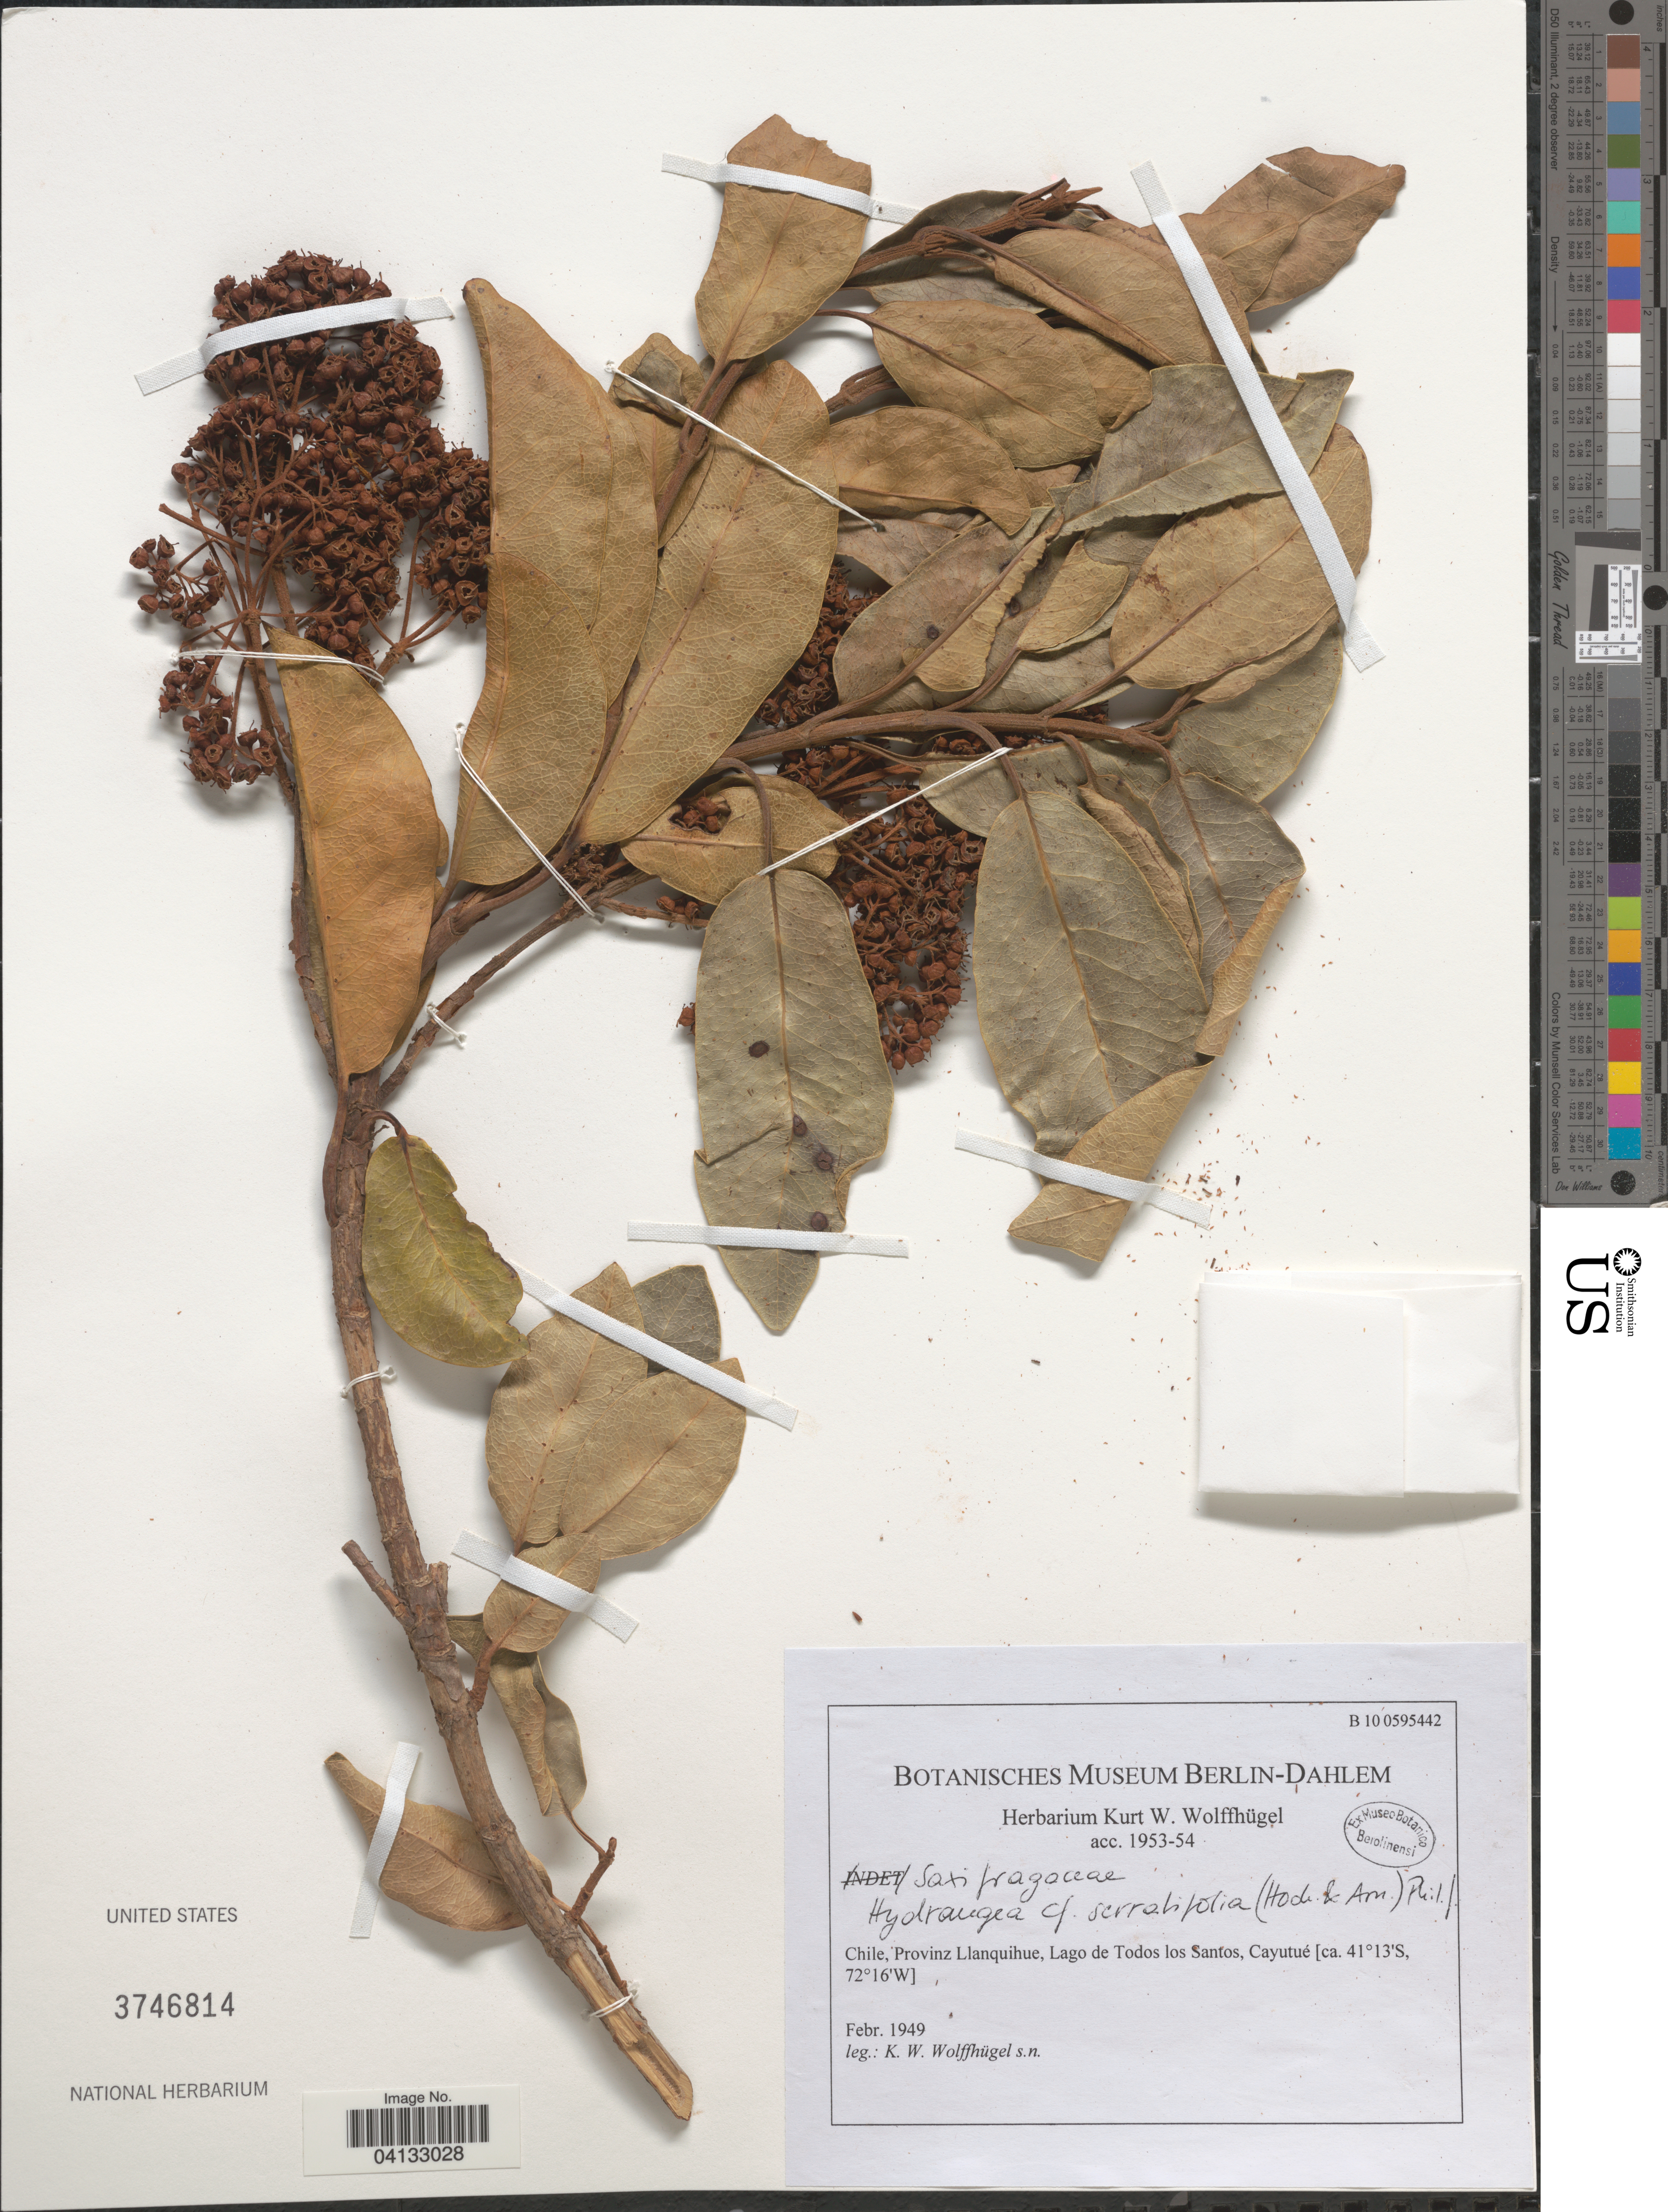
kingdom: Plantae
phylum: Tracheophyta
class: Magnoliopsida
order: Cornales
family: Hydrangeaceae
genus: Hydrangea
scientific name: Hydrangea serratifolia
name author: (Hook. & Arn.) F. Phil.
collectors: K. Wolffhugel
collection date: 1949-02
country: Chile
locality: Provinz Llanquihue, Lago de Todos los Santos, Cayutué.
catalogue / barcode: US 3746814